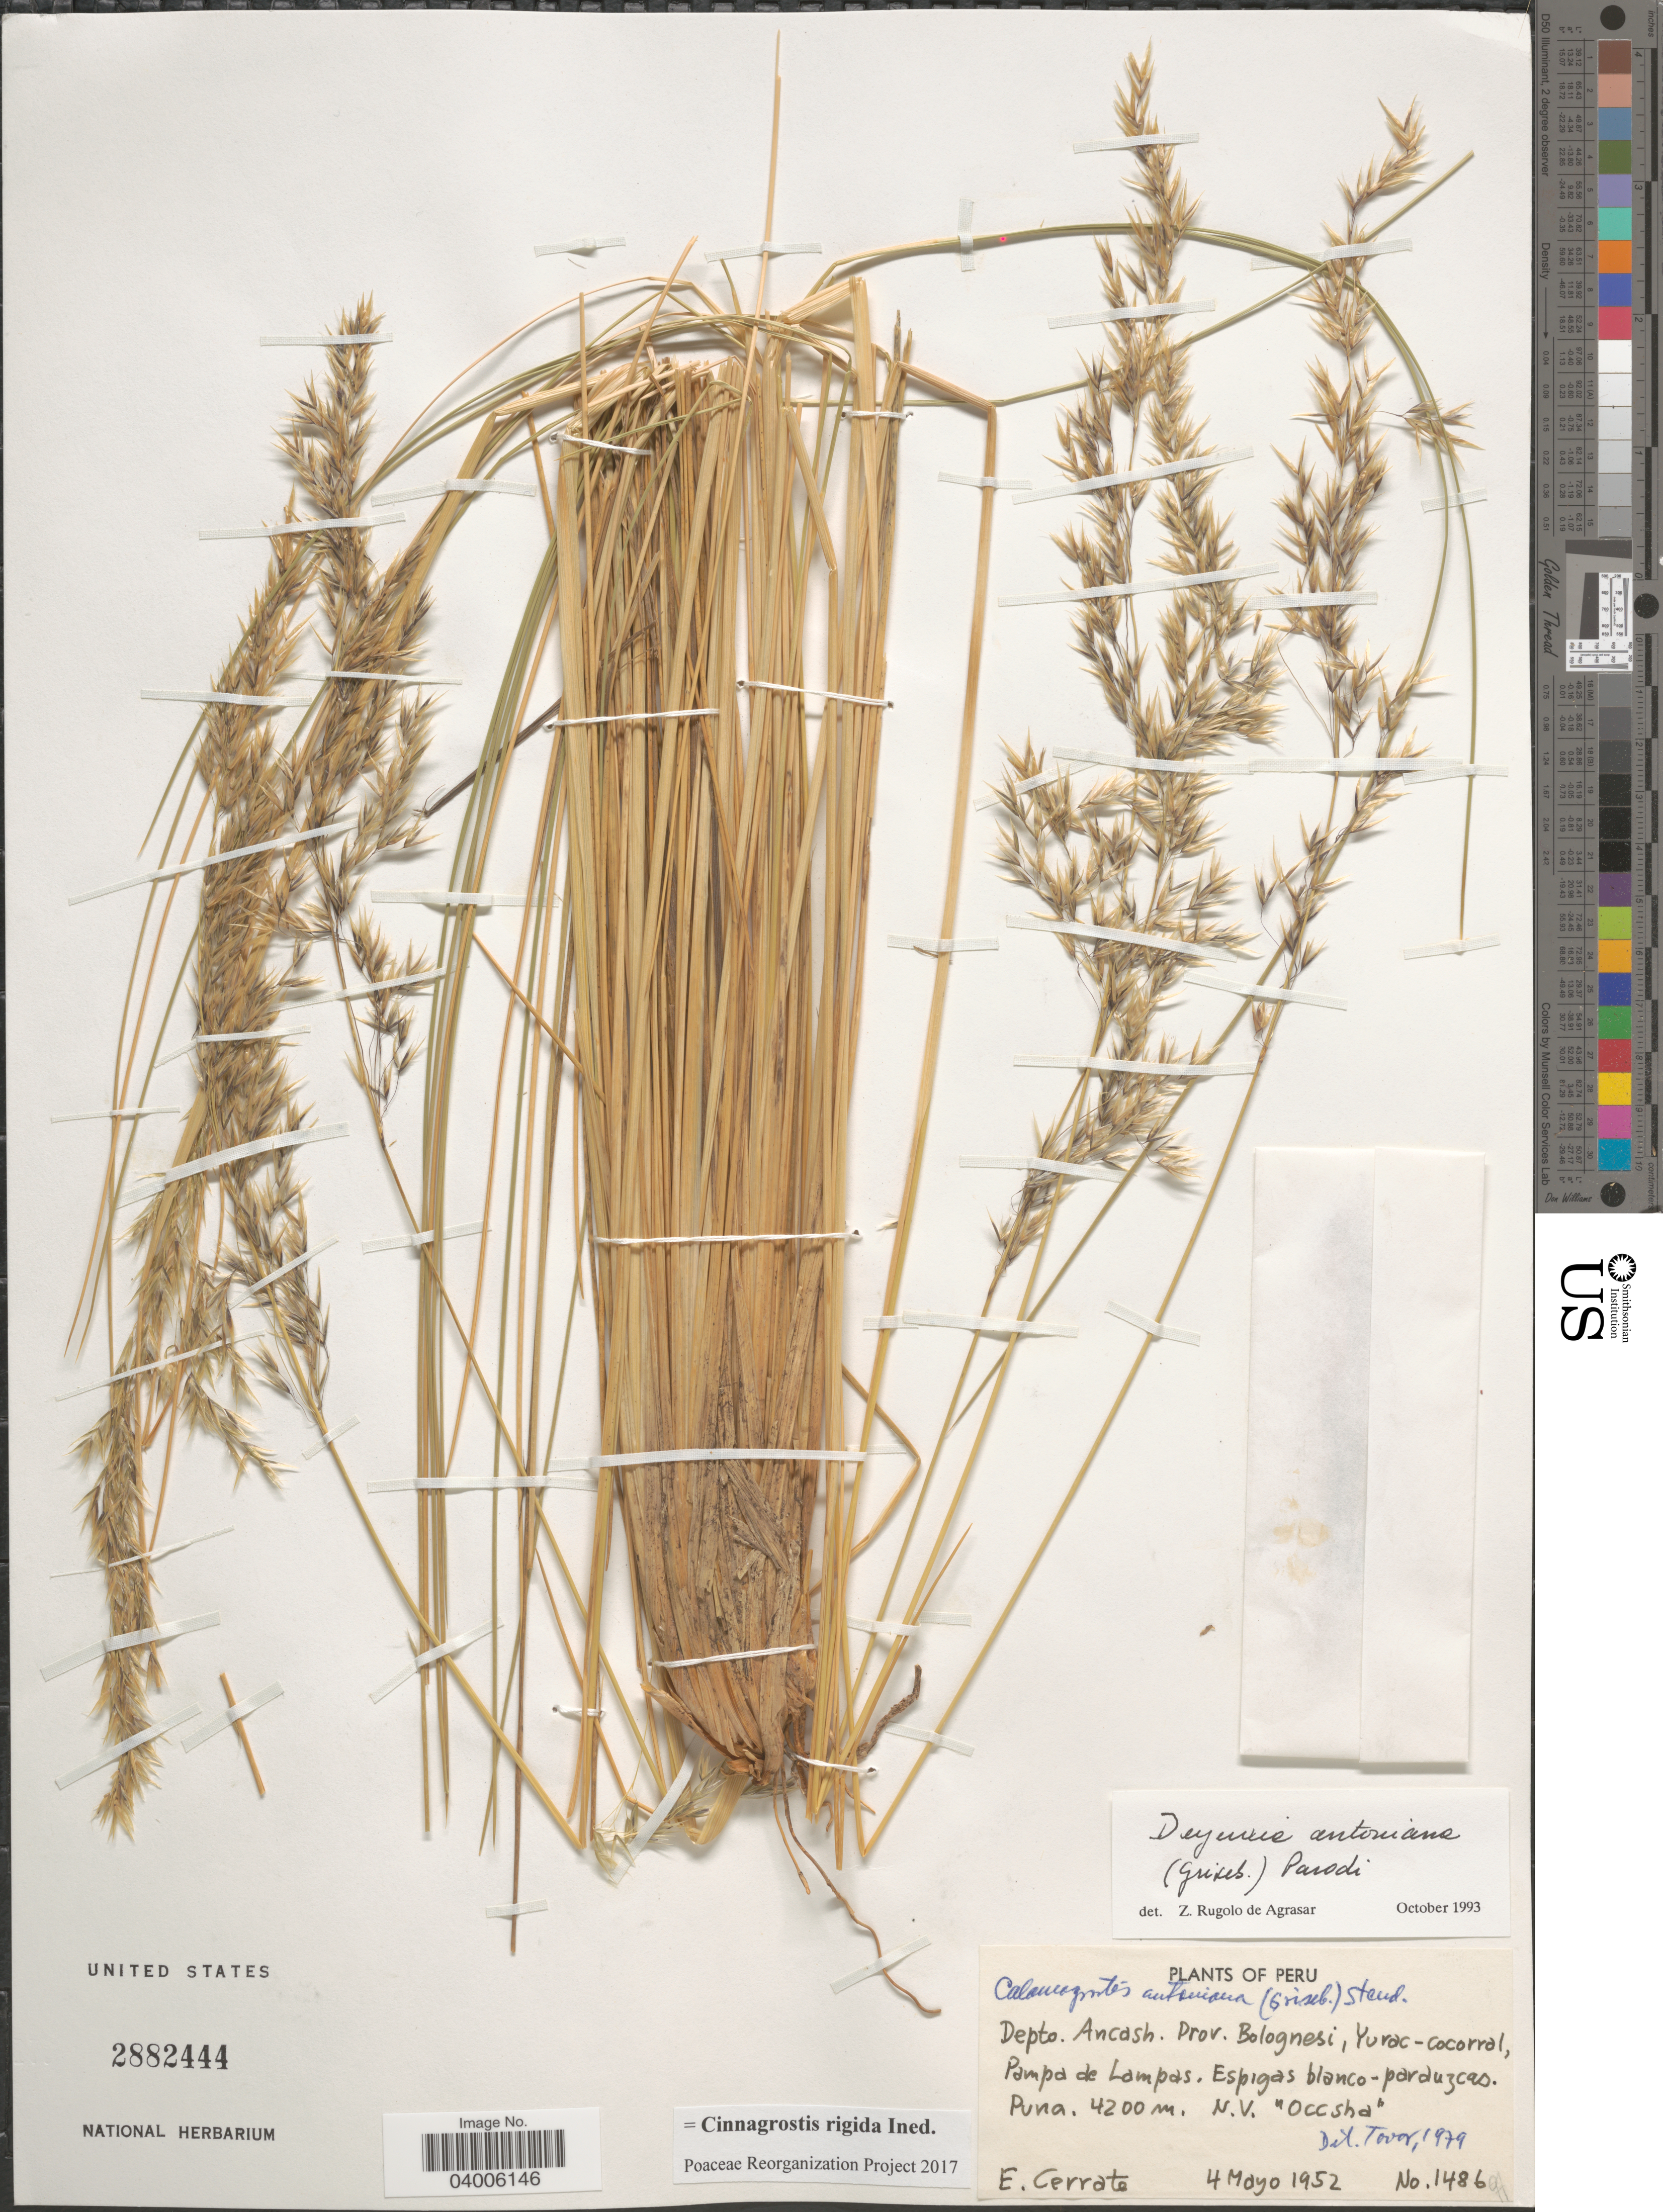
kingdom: Plantae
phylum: Tracheophyta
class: Liliopsida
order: Poales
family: Poaceae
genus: Cinnagrostis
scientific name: Cinnagrostis rigida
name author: (Kunth) P.M. Peterson et al.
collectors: E. Cerrate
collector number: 1486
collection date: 1952-05-04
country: Peru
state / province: Ancash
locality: Depto. Ancash, Prov. Bolognesi, Yurac-Cocorral, Pampa de Lampas.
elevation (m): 4200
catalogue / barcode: US 2882444